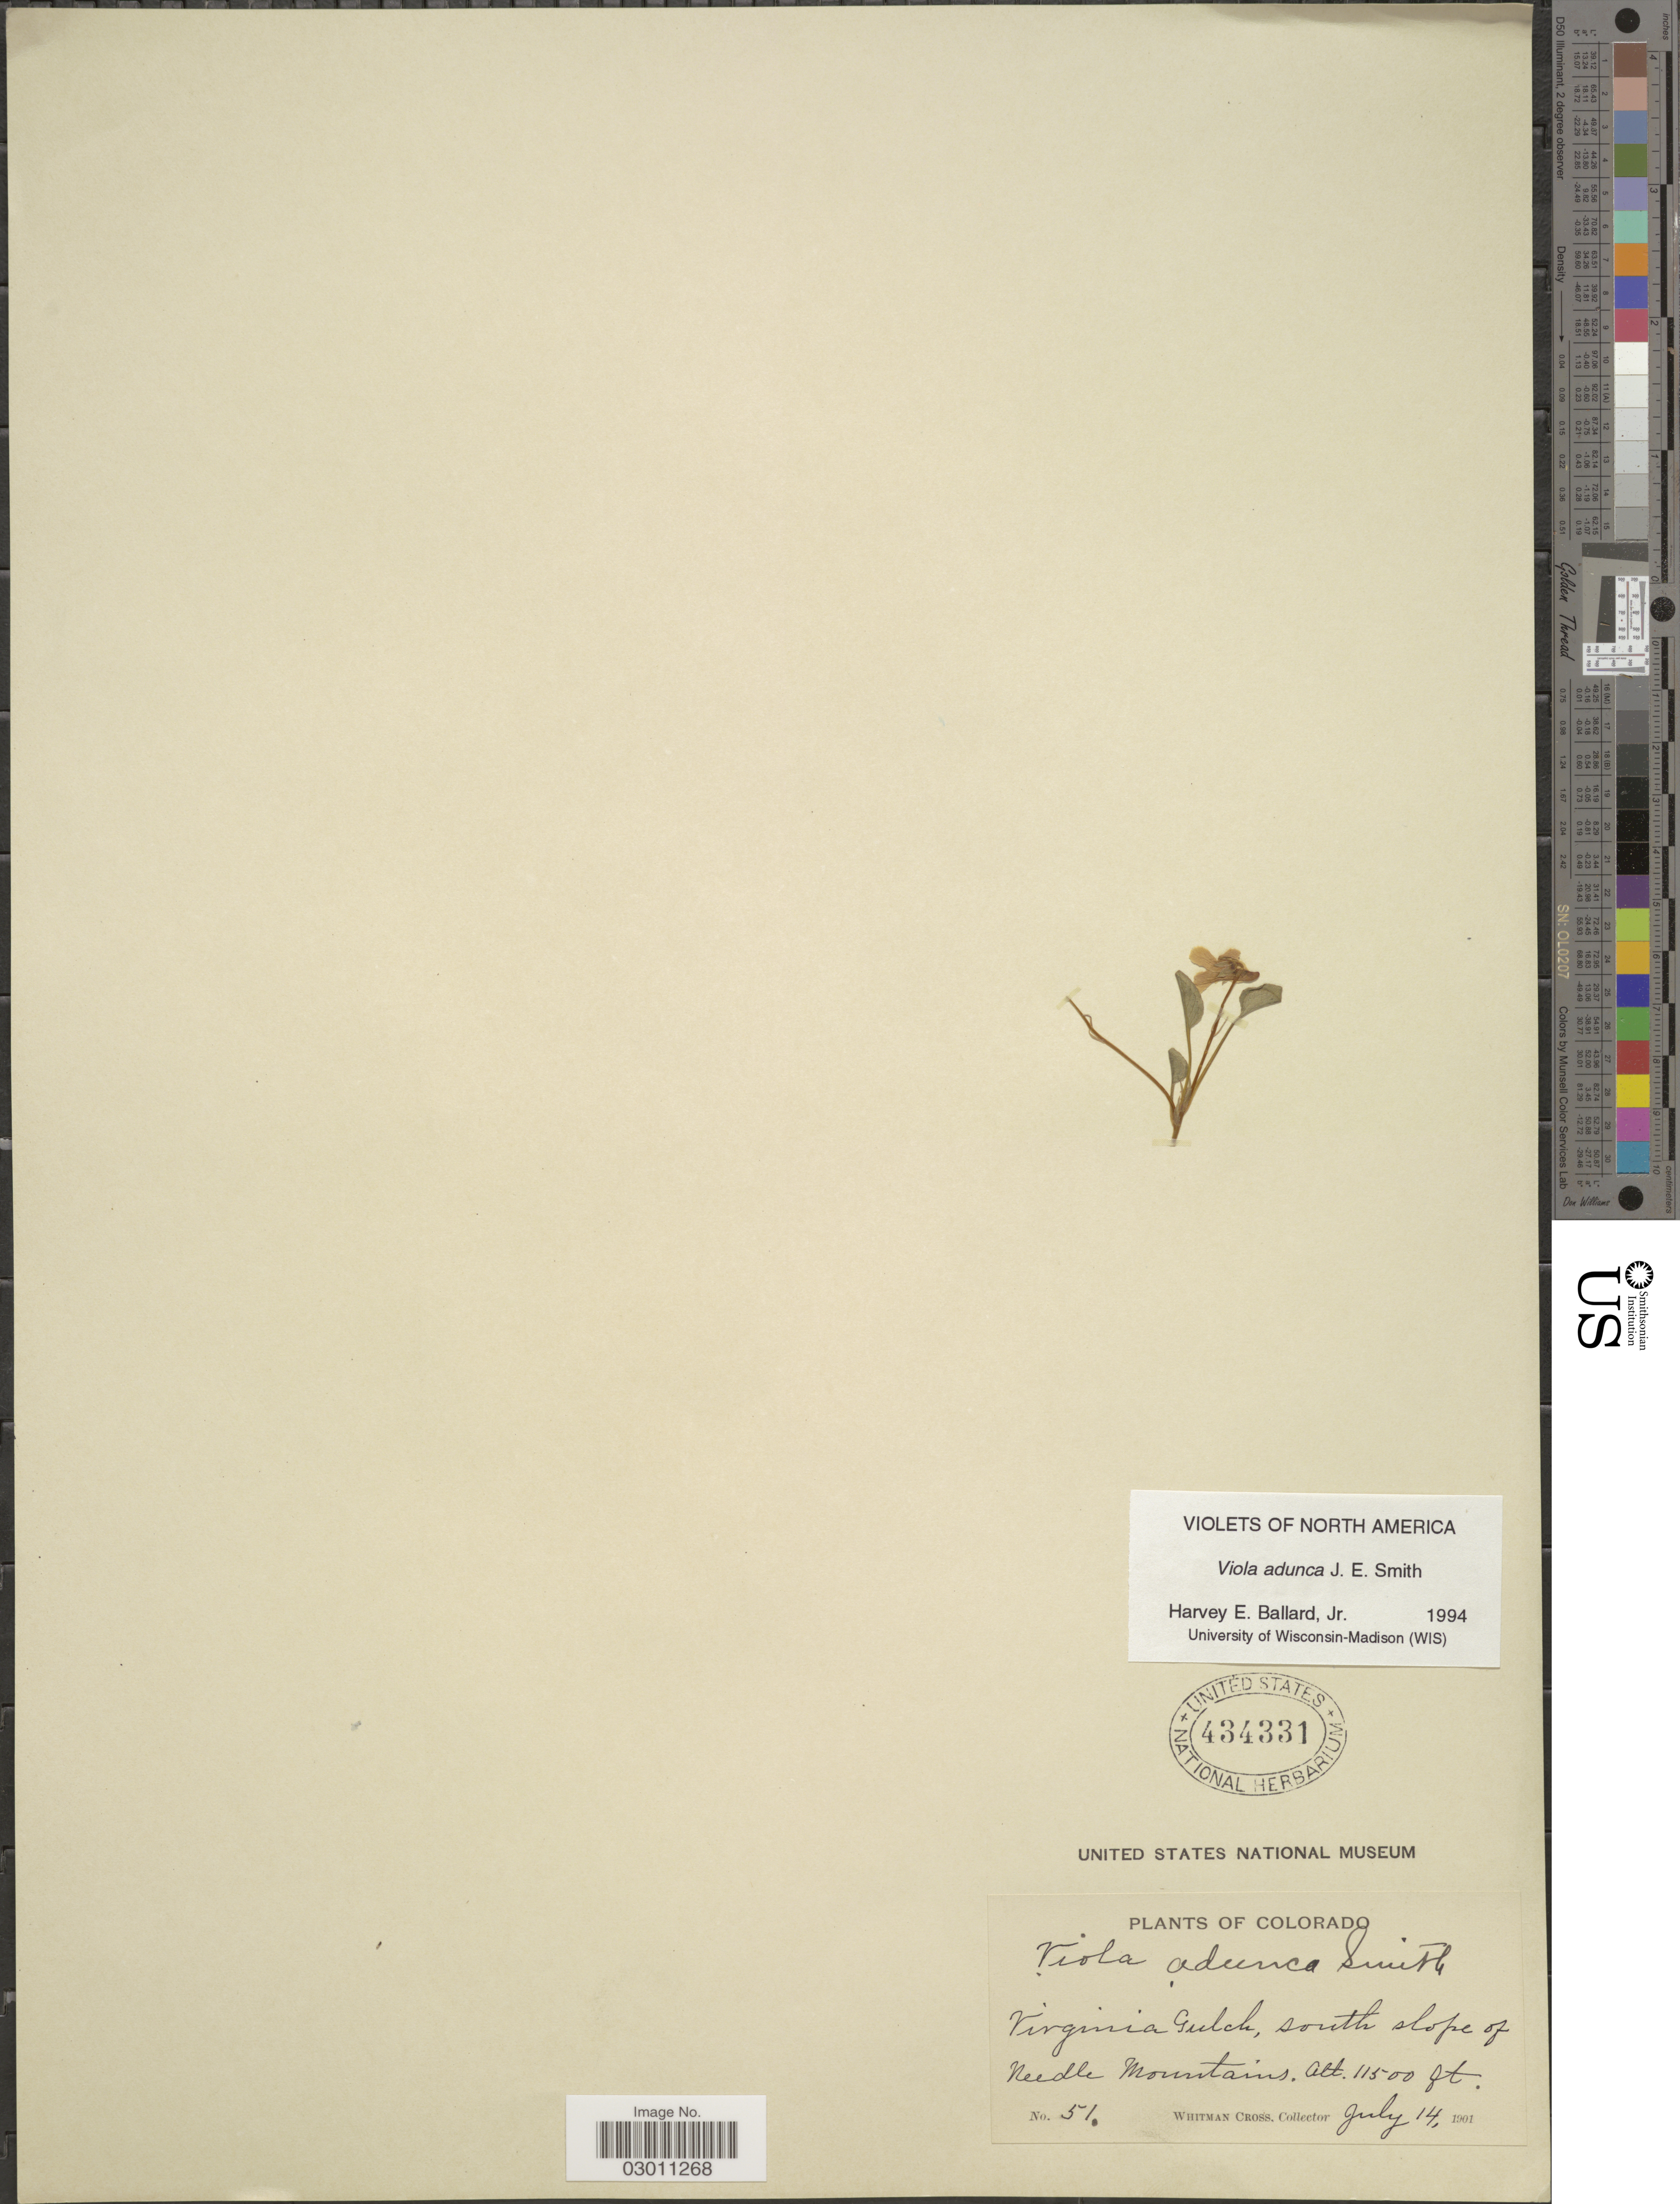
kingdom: Plantae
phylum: Tracheophyta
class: Magnoliopsida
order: Malpighiales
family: Violaceae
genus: Viola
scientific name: Viola adunca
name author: Sm.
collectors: W. Cross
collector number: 51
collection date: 1901-07-14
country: United States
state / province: Colorado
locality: Virginia Gulch, south slope of Needle Mountains.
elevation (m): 3505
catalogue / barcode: US 434331